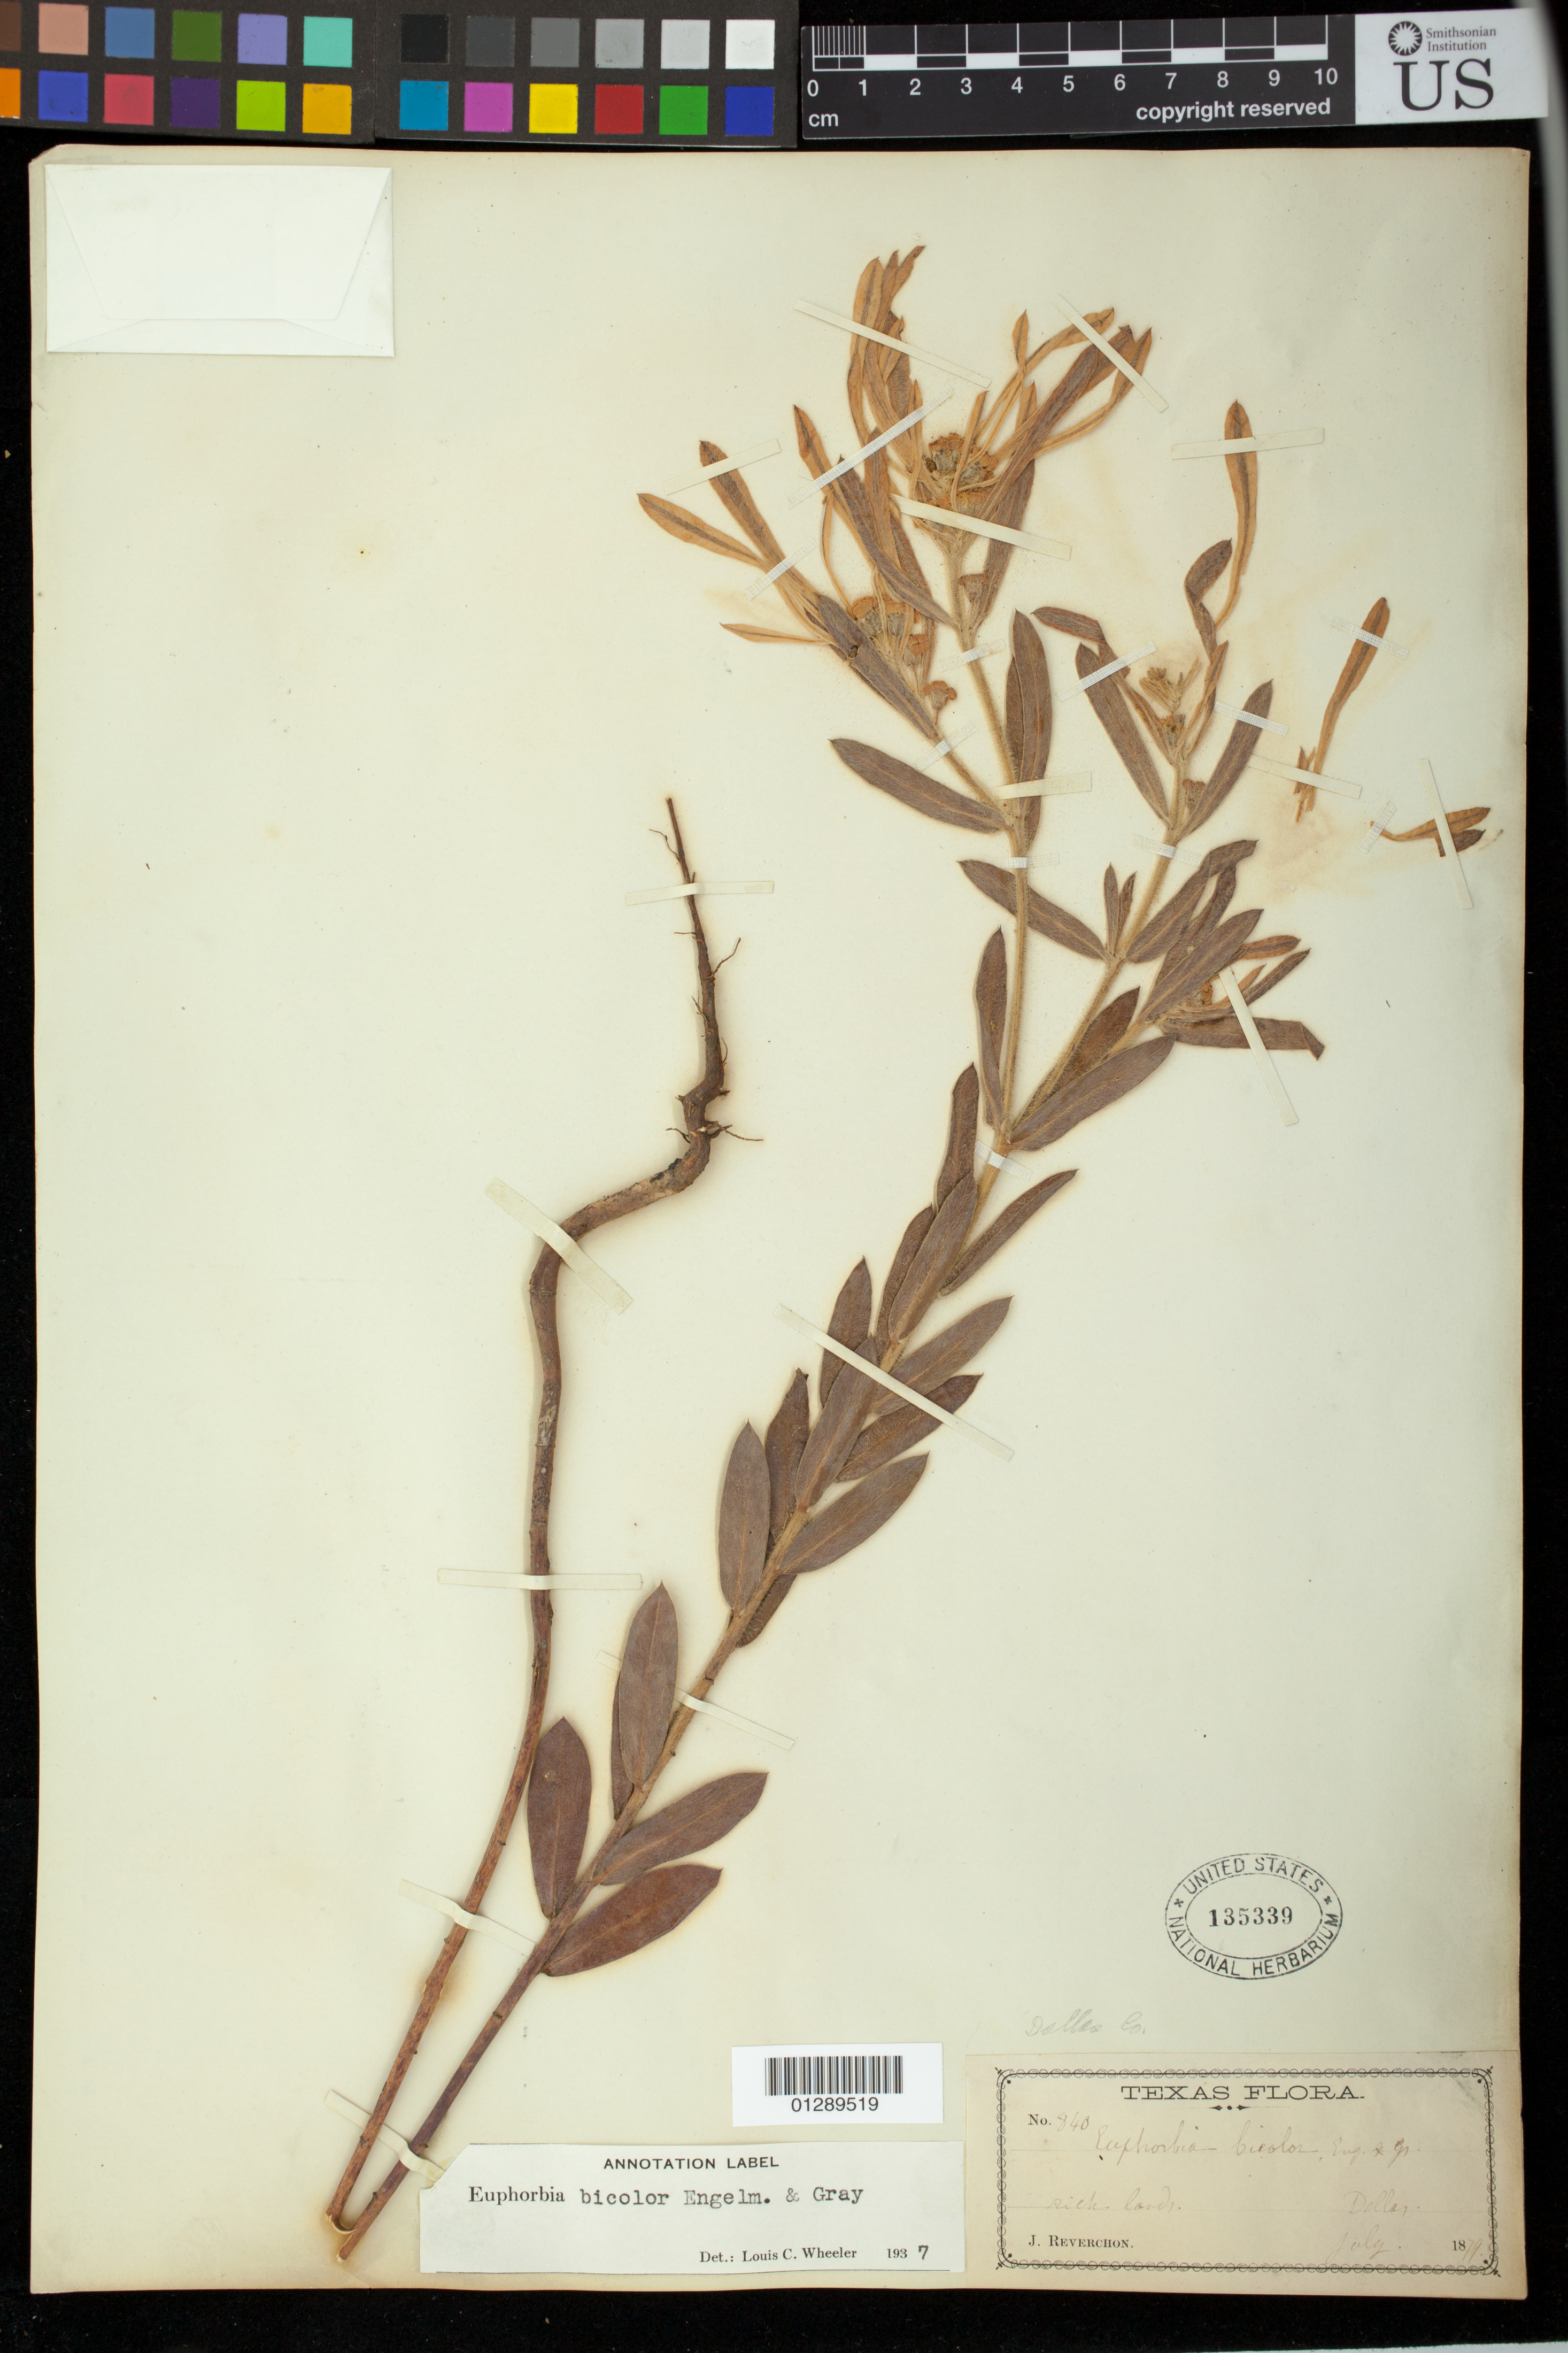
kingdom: Plantae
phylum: Tracheophyta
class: Magnoliopsida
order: Malpighiales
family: Euphorbiaceae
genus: Euphorbia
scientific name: Euphorbia bicolor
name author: Engelm. & A. Gray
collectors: J. Reverchon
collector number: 840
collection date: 1879-07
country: United States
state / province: Texas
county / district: Dallas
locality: Dallas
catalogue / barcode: US 135339